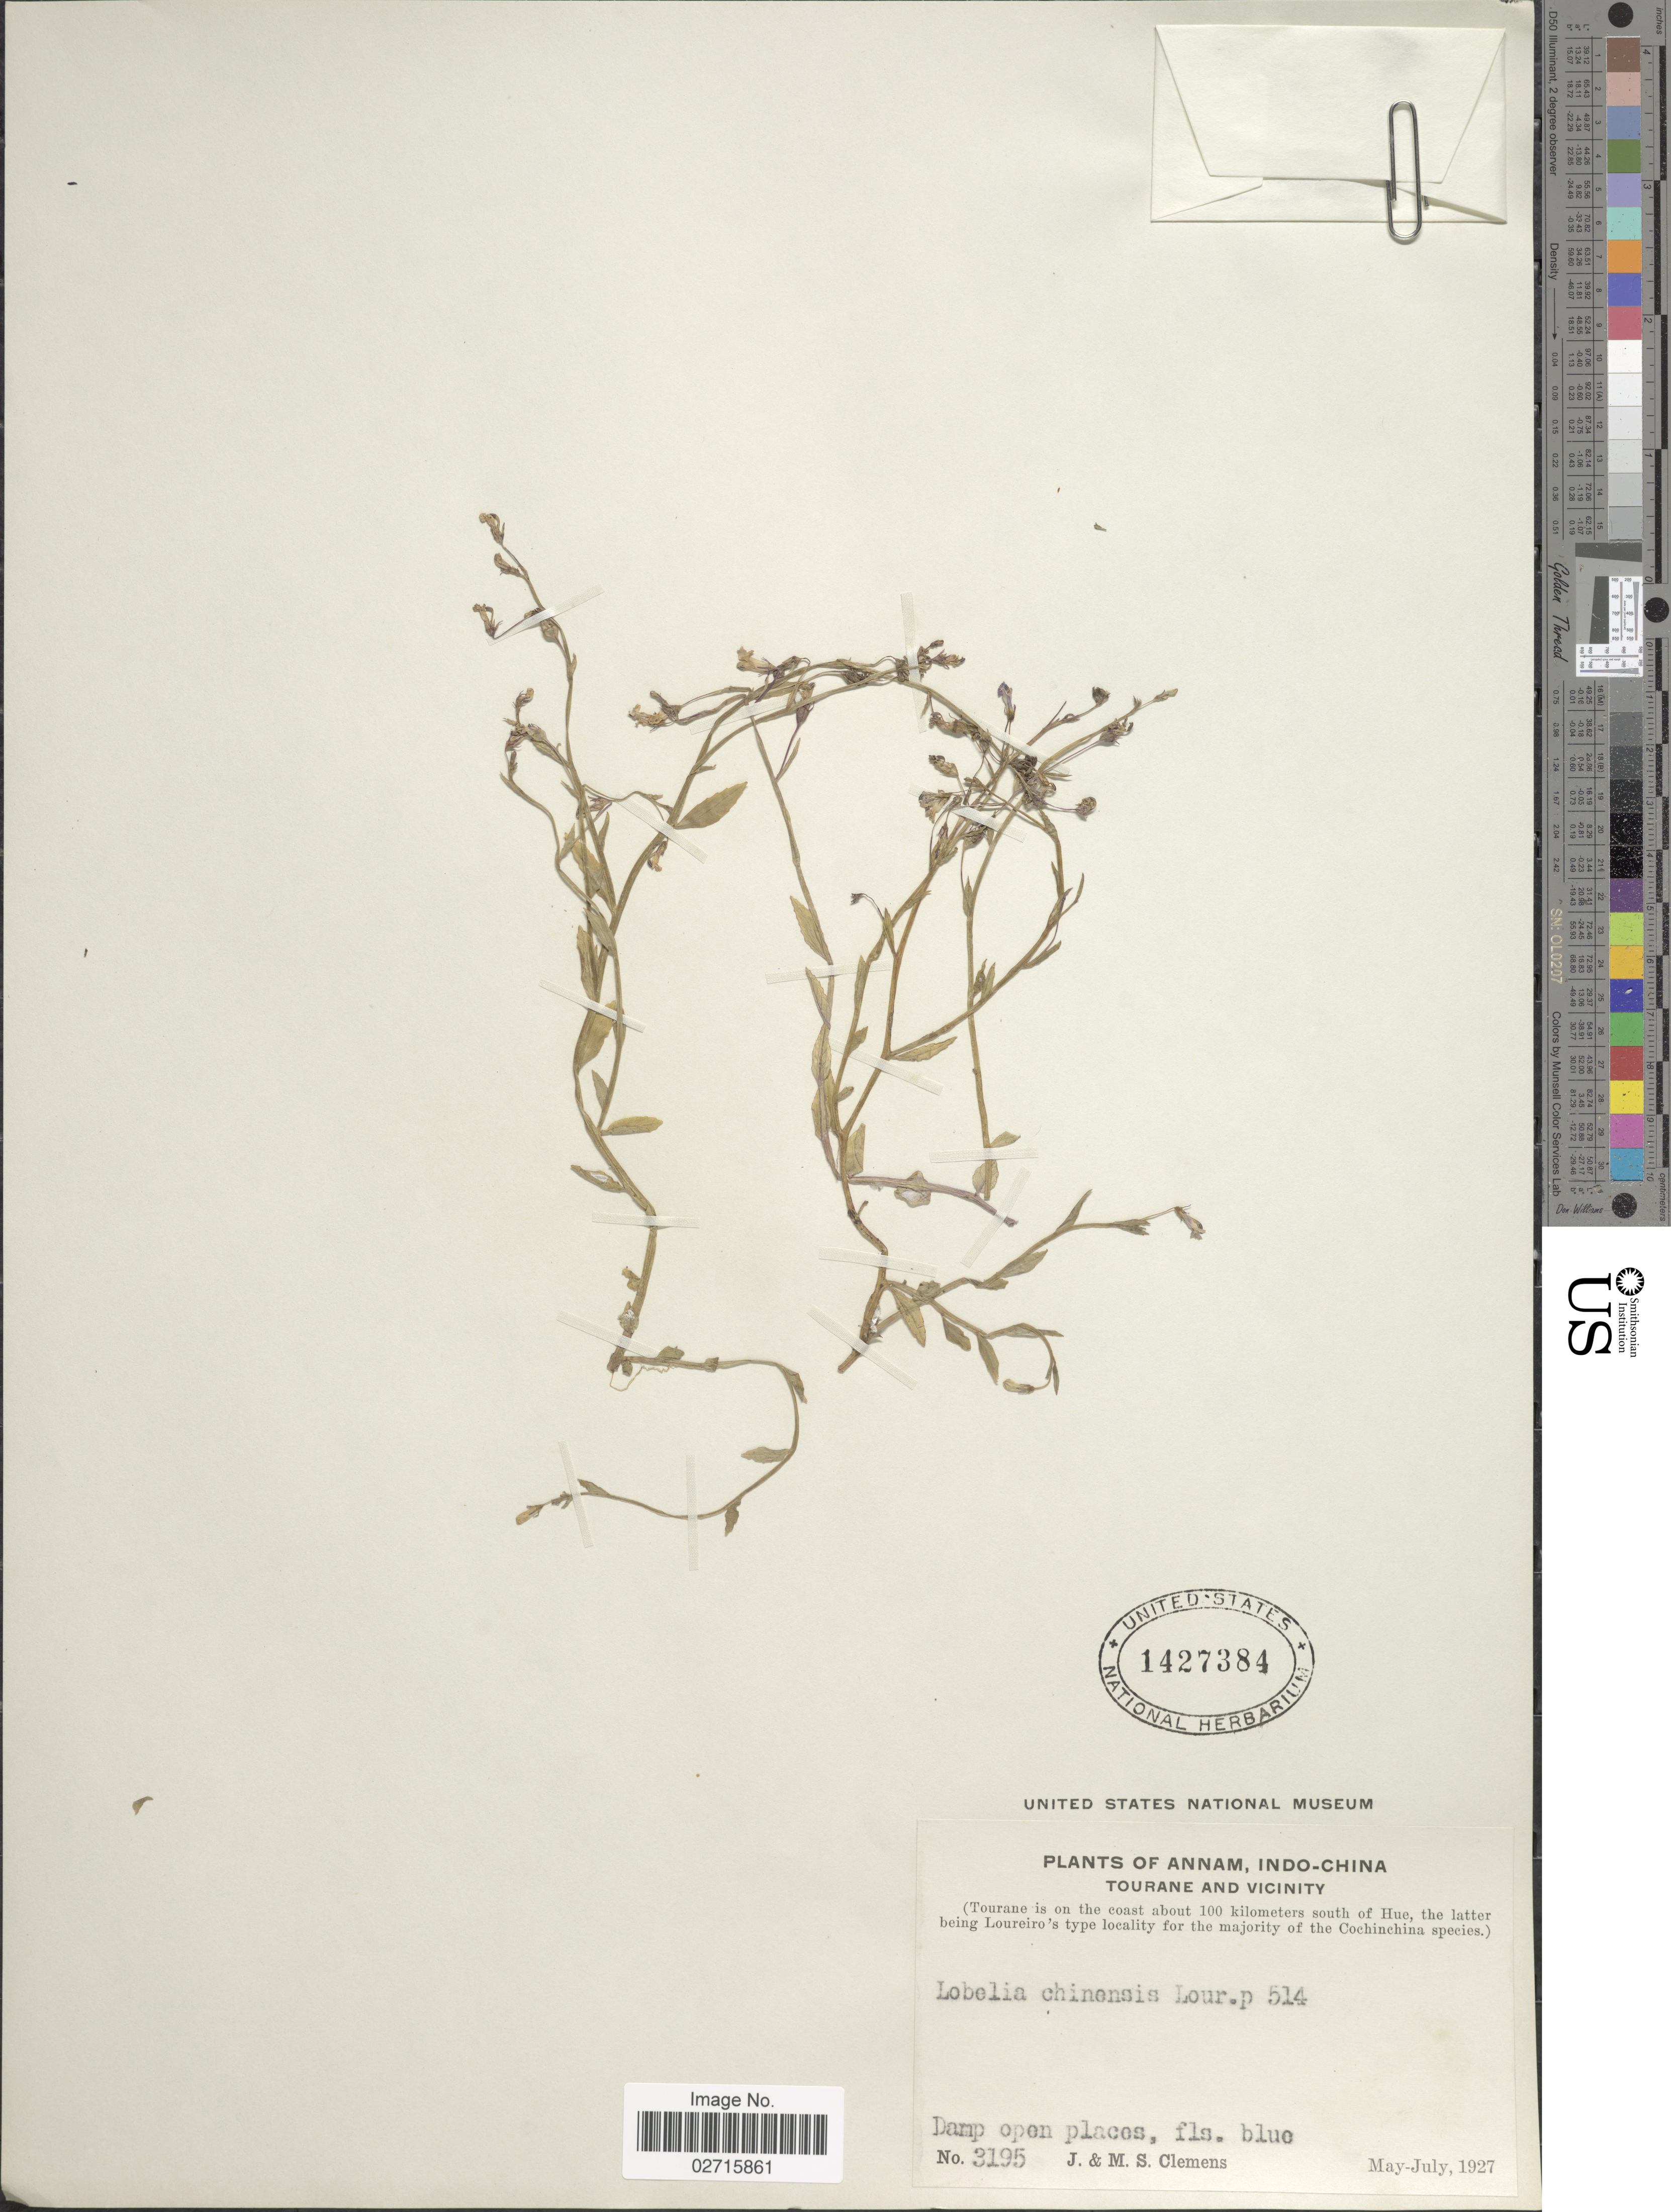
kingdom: Plantae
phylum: Tracheophyta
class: Magnoliopsida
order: Asterales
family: Campanulaceae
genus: Lobelia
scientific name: Lobelia chinensis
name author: Lour.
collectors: J. Clemens & M. S. Clemens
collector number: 3195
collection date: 1927-05/1927-07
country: Vietnam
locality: Annam, Tourane and vicinity (Tourane is on the coast about 100 kilometers south of Hue), damp open places.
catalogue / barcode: US 1427384